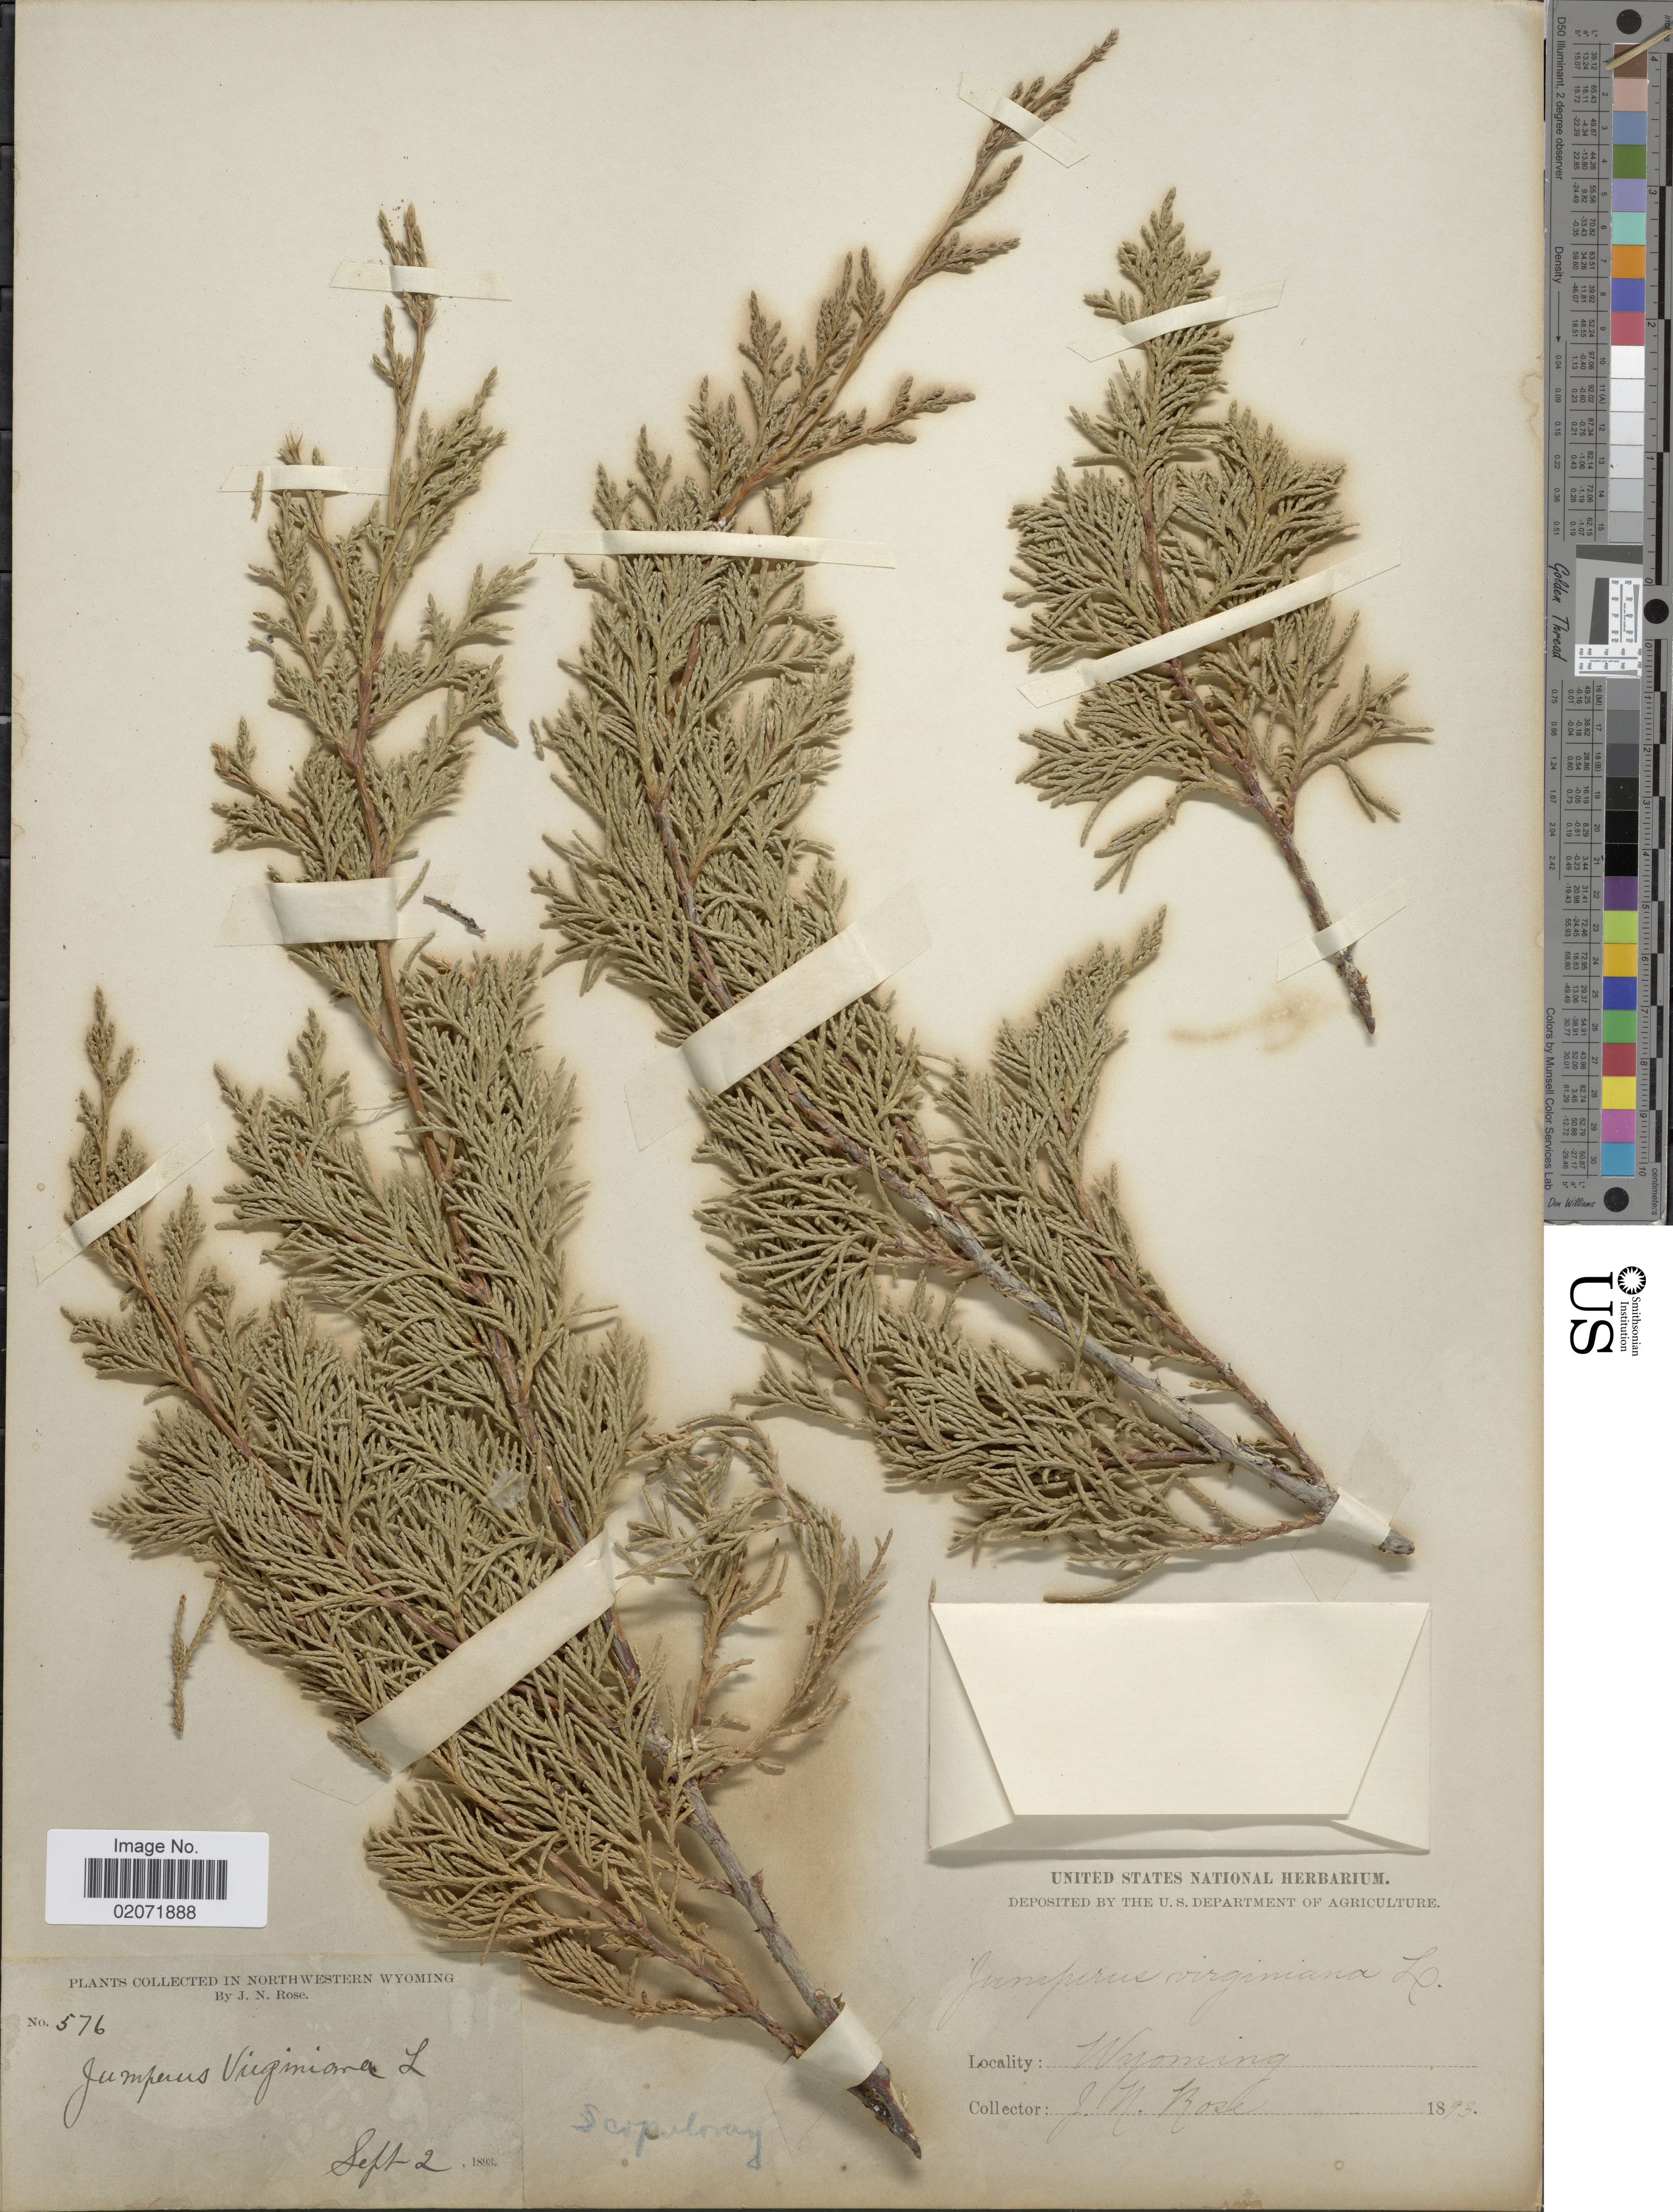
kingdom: Plantae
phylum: Tracheophyta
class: Pinopsida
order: Pinales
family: Cupressaceae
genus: Juniperus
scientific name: Juniperus scopulorum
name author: Sarg.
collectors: J. Rock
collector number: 576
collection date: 1893-09-02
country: United States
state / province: Wyoming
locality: Northwestern Wyoming